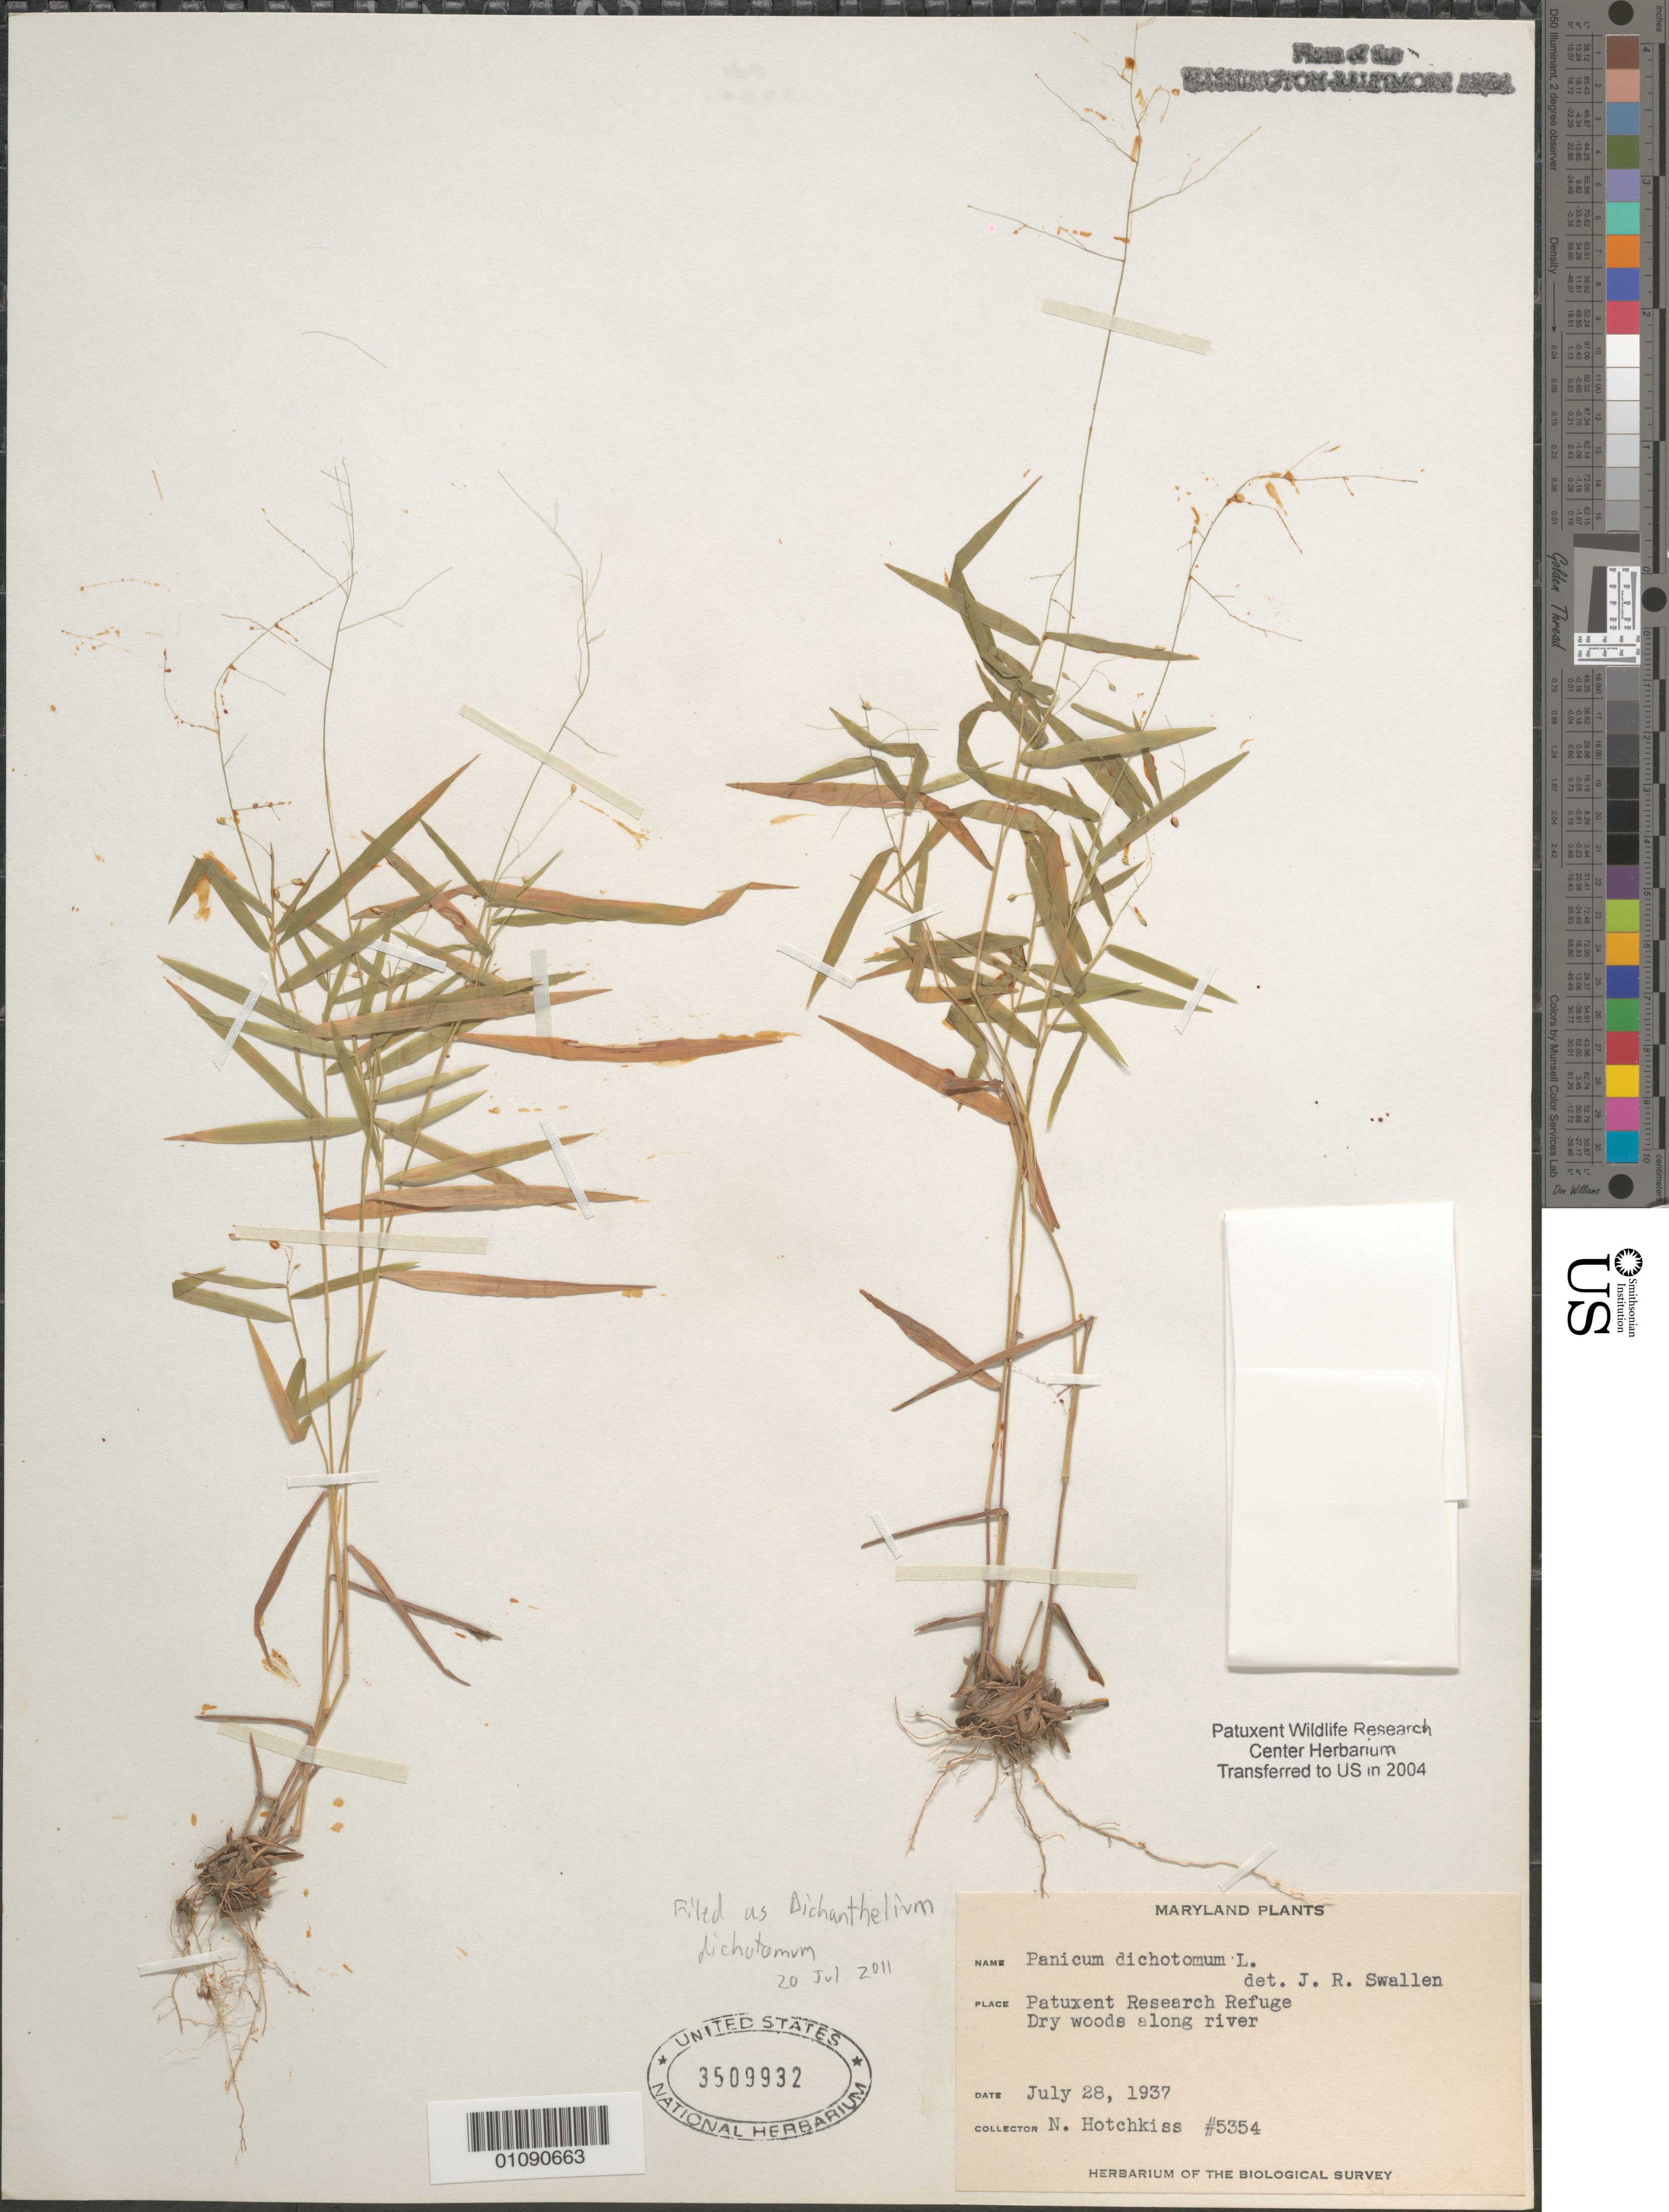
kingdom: Plantae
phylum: Tracheophyta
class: Liliopsida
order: Poales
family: Poaceae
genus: Dichanthelium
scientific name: Dichanthelium dichotomum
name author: (L.) Gould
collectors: N. Hotchkiss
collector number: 5354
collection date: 1937-07-28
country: United States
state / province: Maryland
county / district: Prince George's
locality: Patuxent Wildlife Refuge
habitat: Dry woods along river.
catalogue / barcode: US 3509932